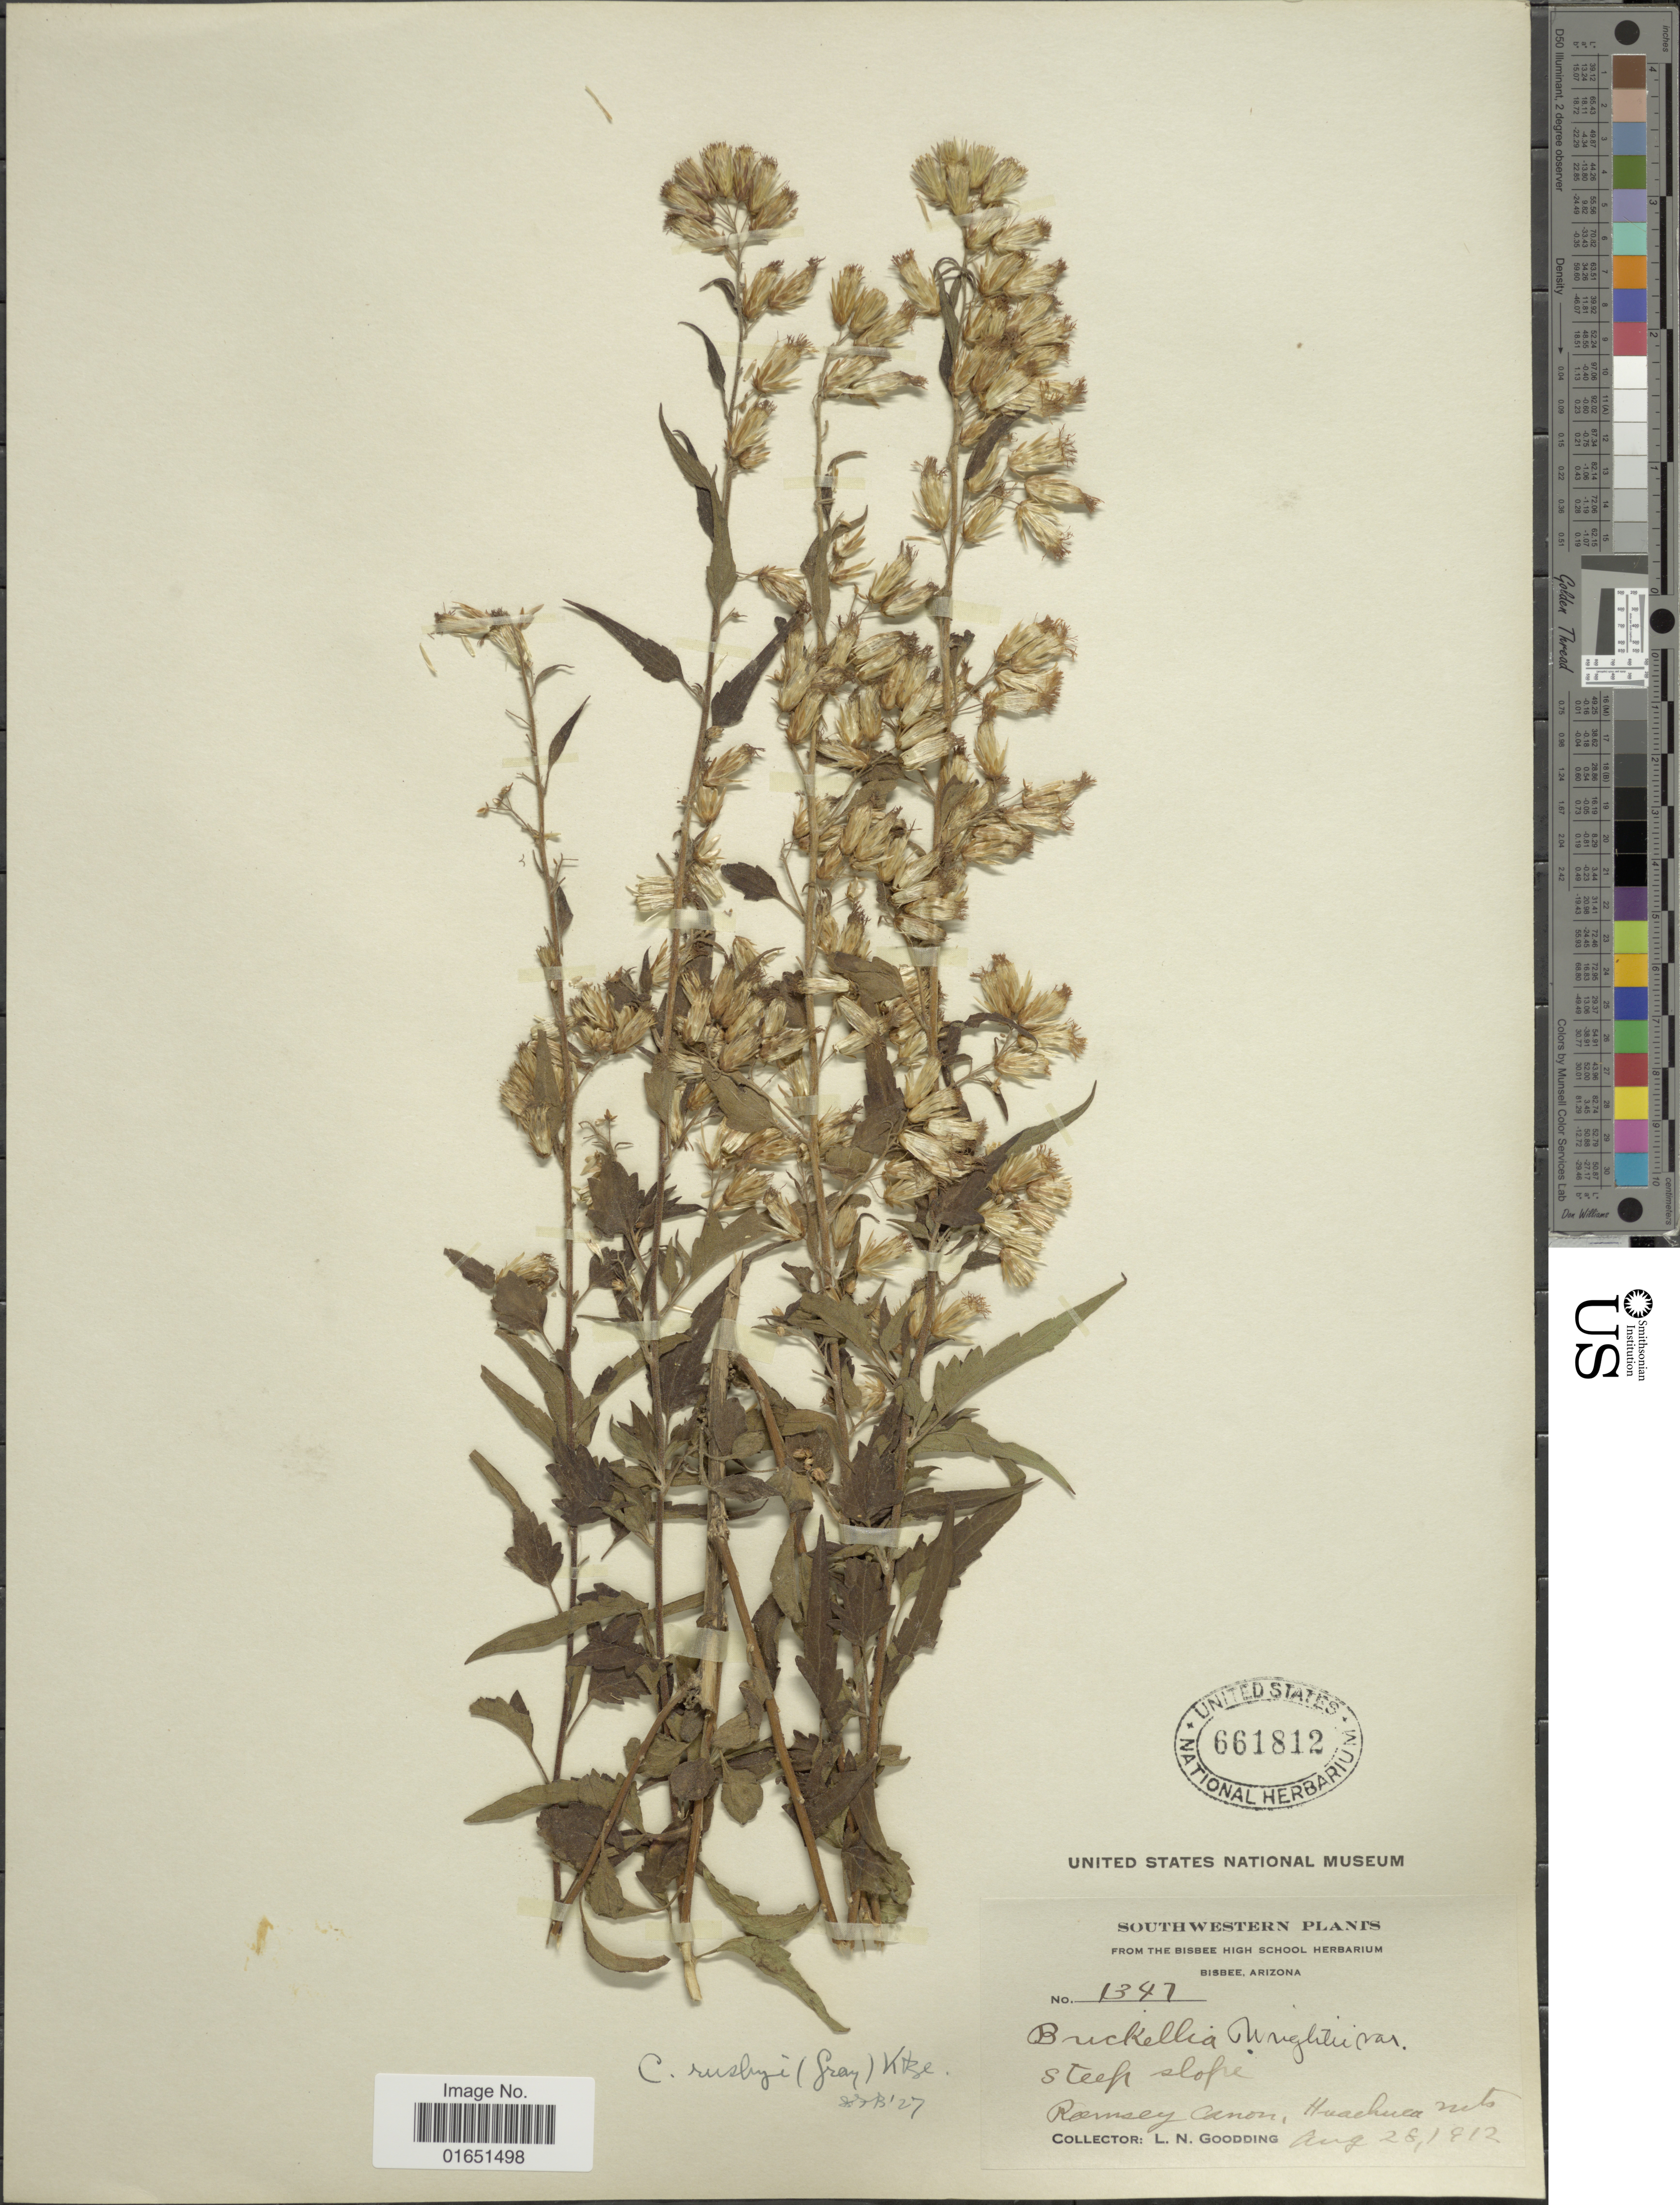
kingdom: Plantae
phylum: Tracheophyta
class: Magnoliopsida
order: Asterales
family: Asteraceae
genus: Brickellia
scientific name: Brickellia rusbyi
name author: A. Gray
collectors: L. N. Goodding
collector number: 1341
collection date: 1912-08-28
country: United States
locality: Southwestern, Steep slope, Ramsey Canon, Huachuca Mts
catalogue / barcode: US 661812